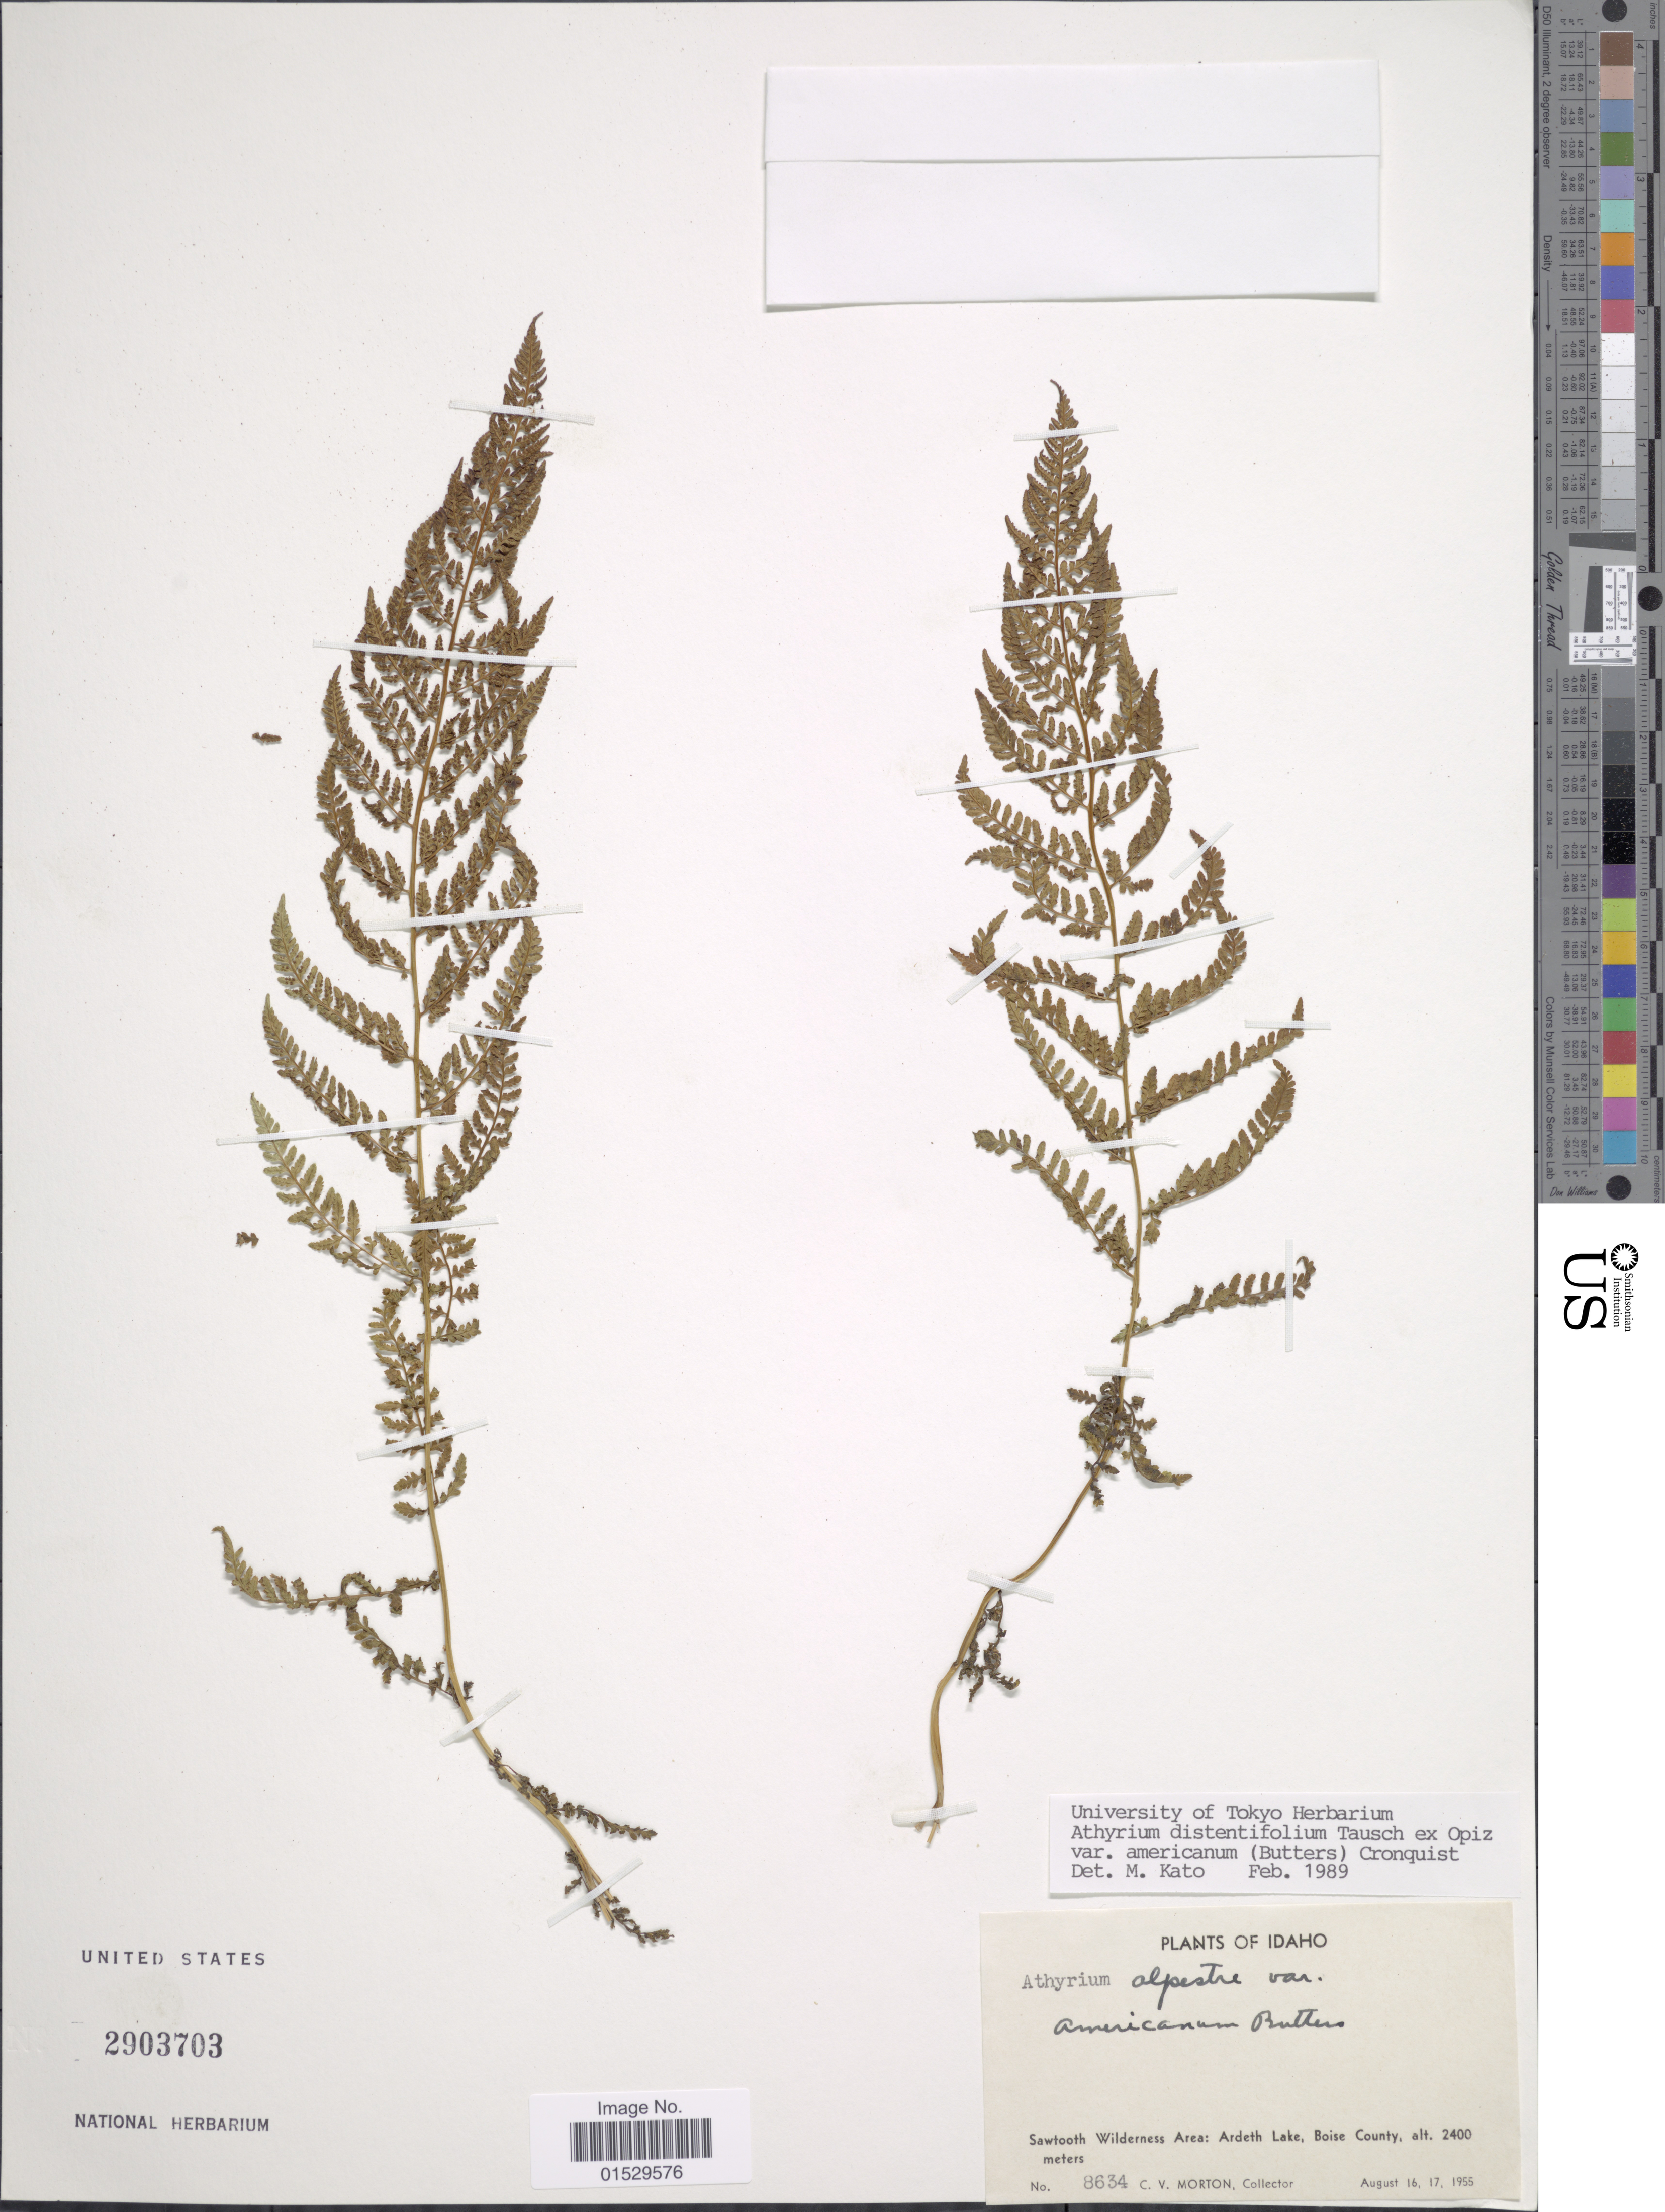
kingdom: Plantae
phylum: Tracheophyta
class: Polypodiopsida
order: Polypodiales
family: Athyriaceae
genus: Athyrium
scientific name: Athyrium distentifolilum subsp. americanum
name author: (Butters) Hultén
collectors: C. V. Morton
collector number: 8634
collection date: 1955-08-16/1955-08-17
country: United States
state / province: Idaho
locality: Sawtooth Wilderness Area: Ardeth Lake, Boise County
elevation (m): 2400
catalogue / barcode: US 2903703